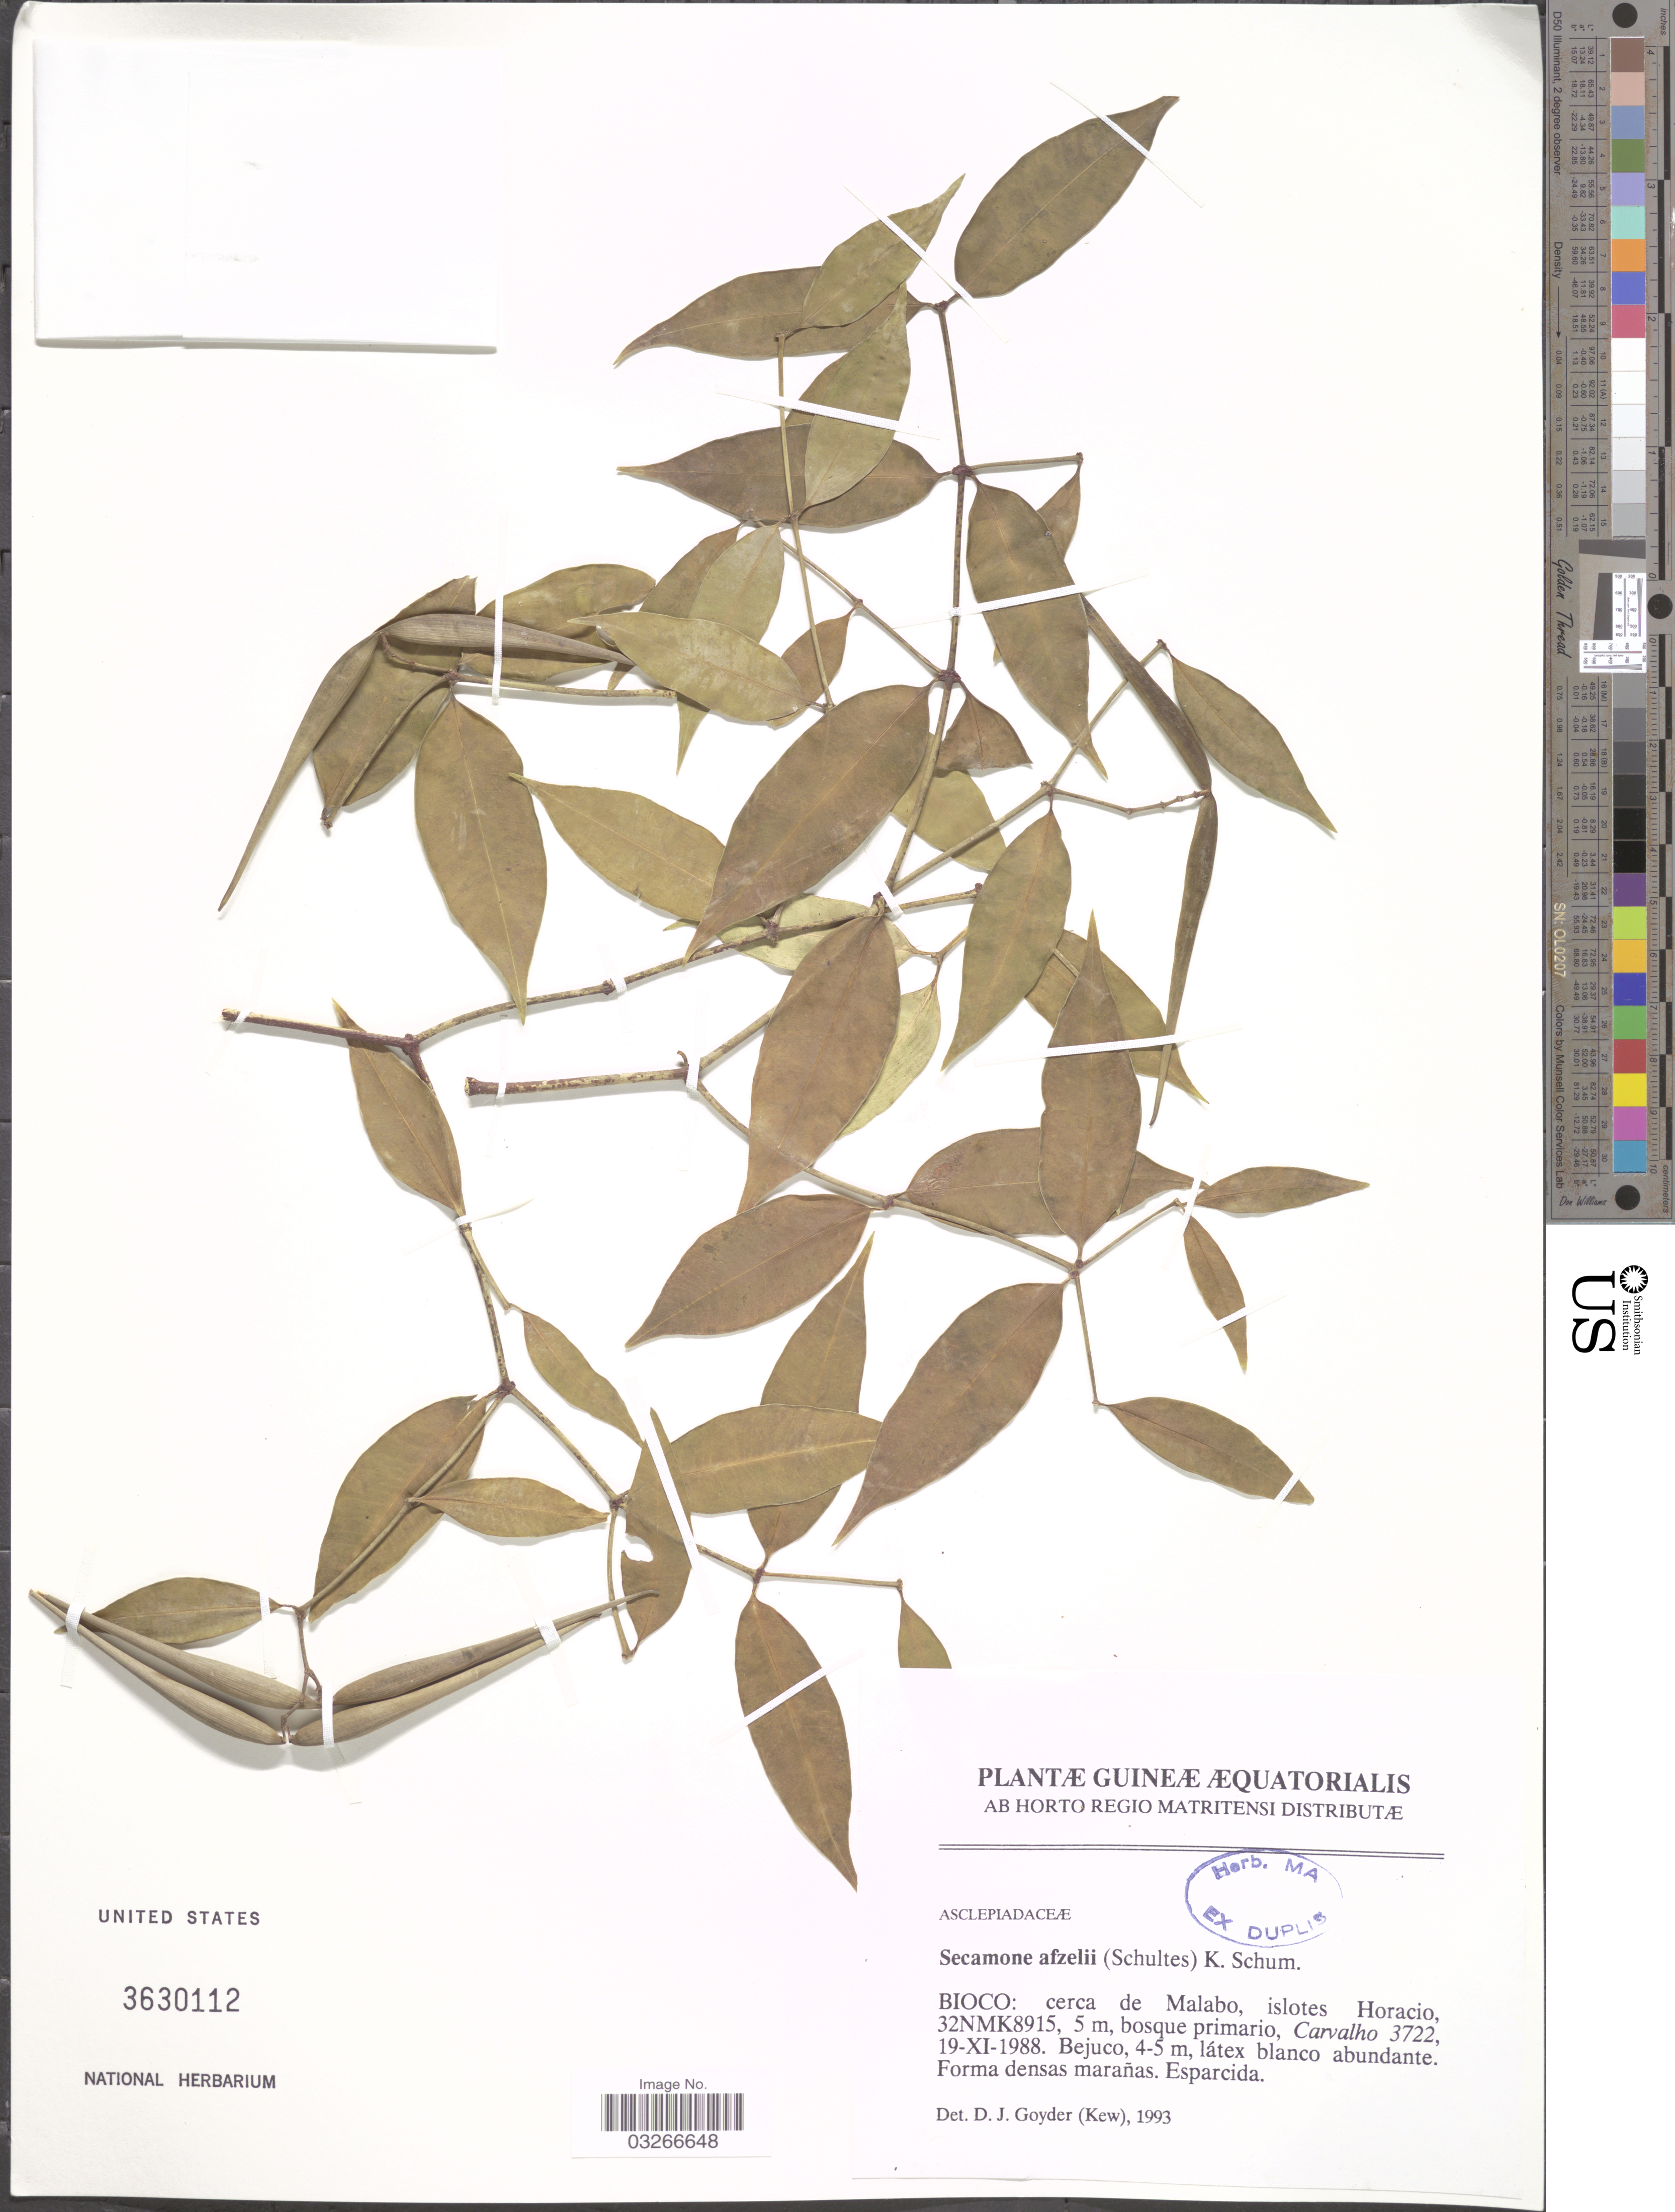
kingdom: Plantae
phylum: Tracheophyta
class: Magnoliopsida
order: Gentianales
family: Apocynaceae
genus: Secamone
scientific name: Secamone afzelii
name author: (Schult.) K. Schum.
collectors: Carvalho, --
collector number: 3722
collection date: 1988-06-19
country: Equatorial Guinea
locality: Guineæ Æquatorialis. Bioco: cerca de Malabo, islotes Horacio, 32NMK8915.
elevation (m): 5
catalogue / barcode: US 3630112